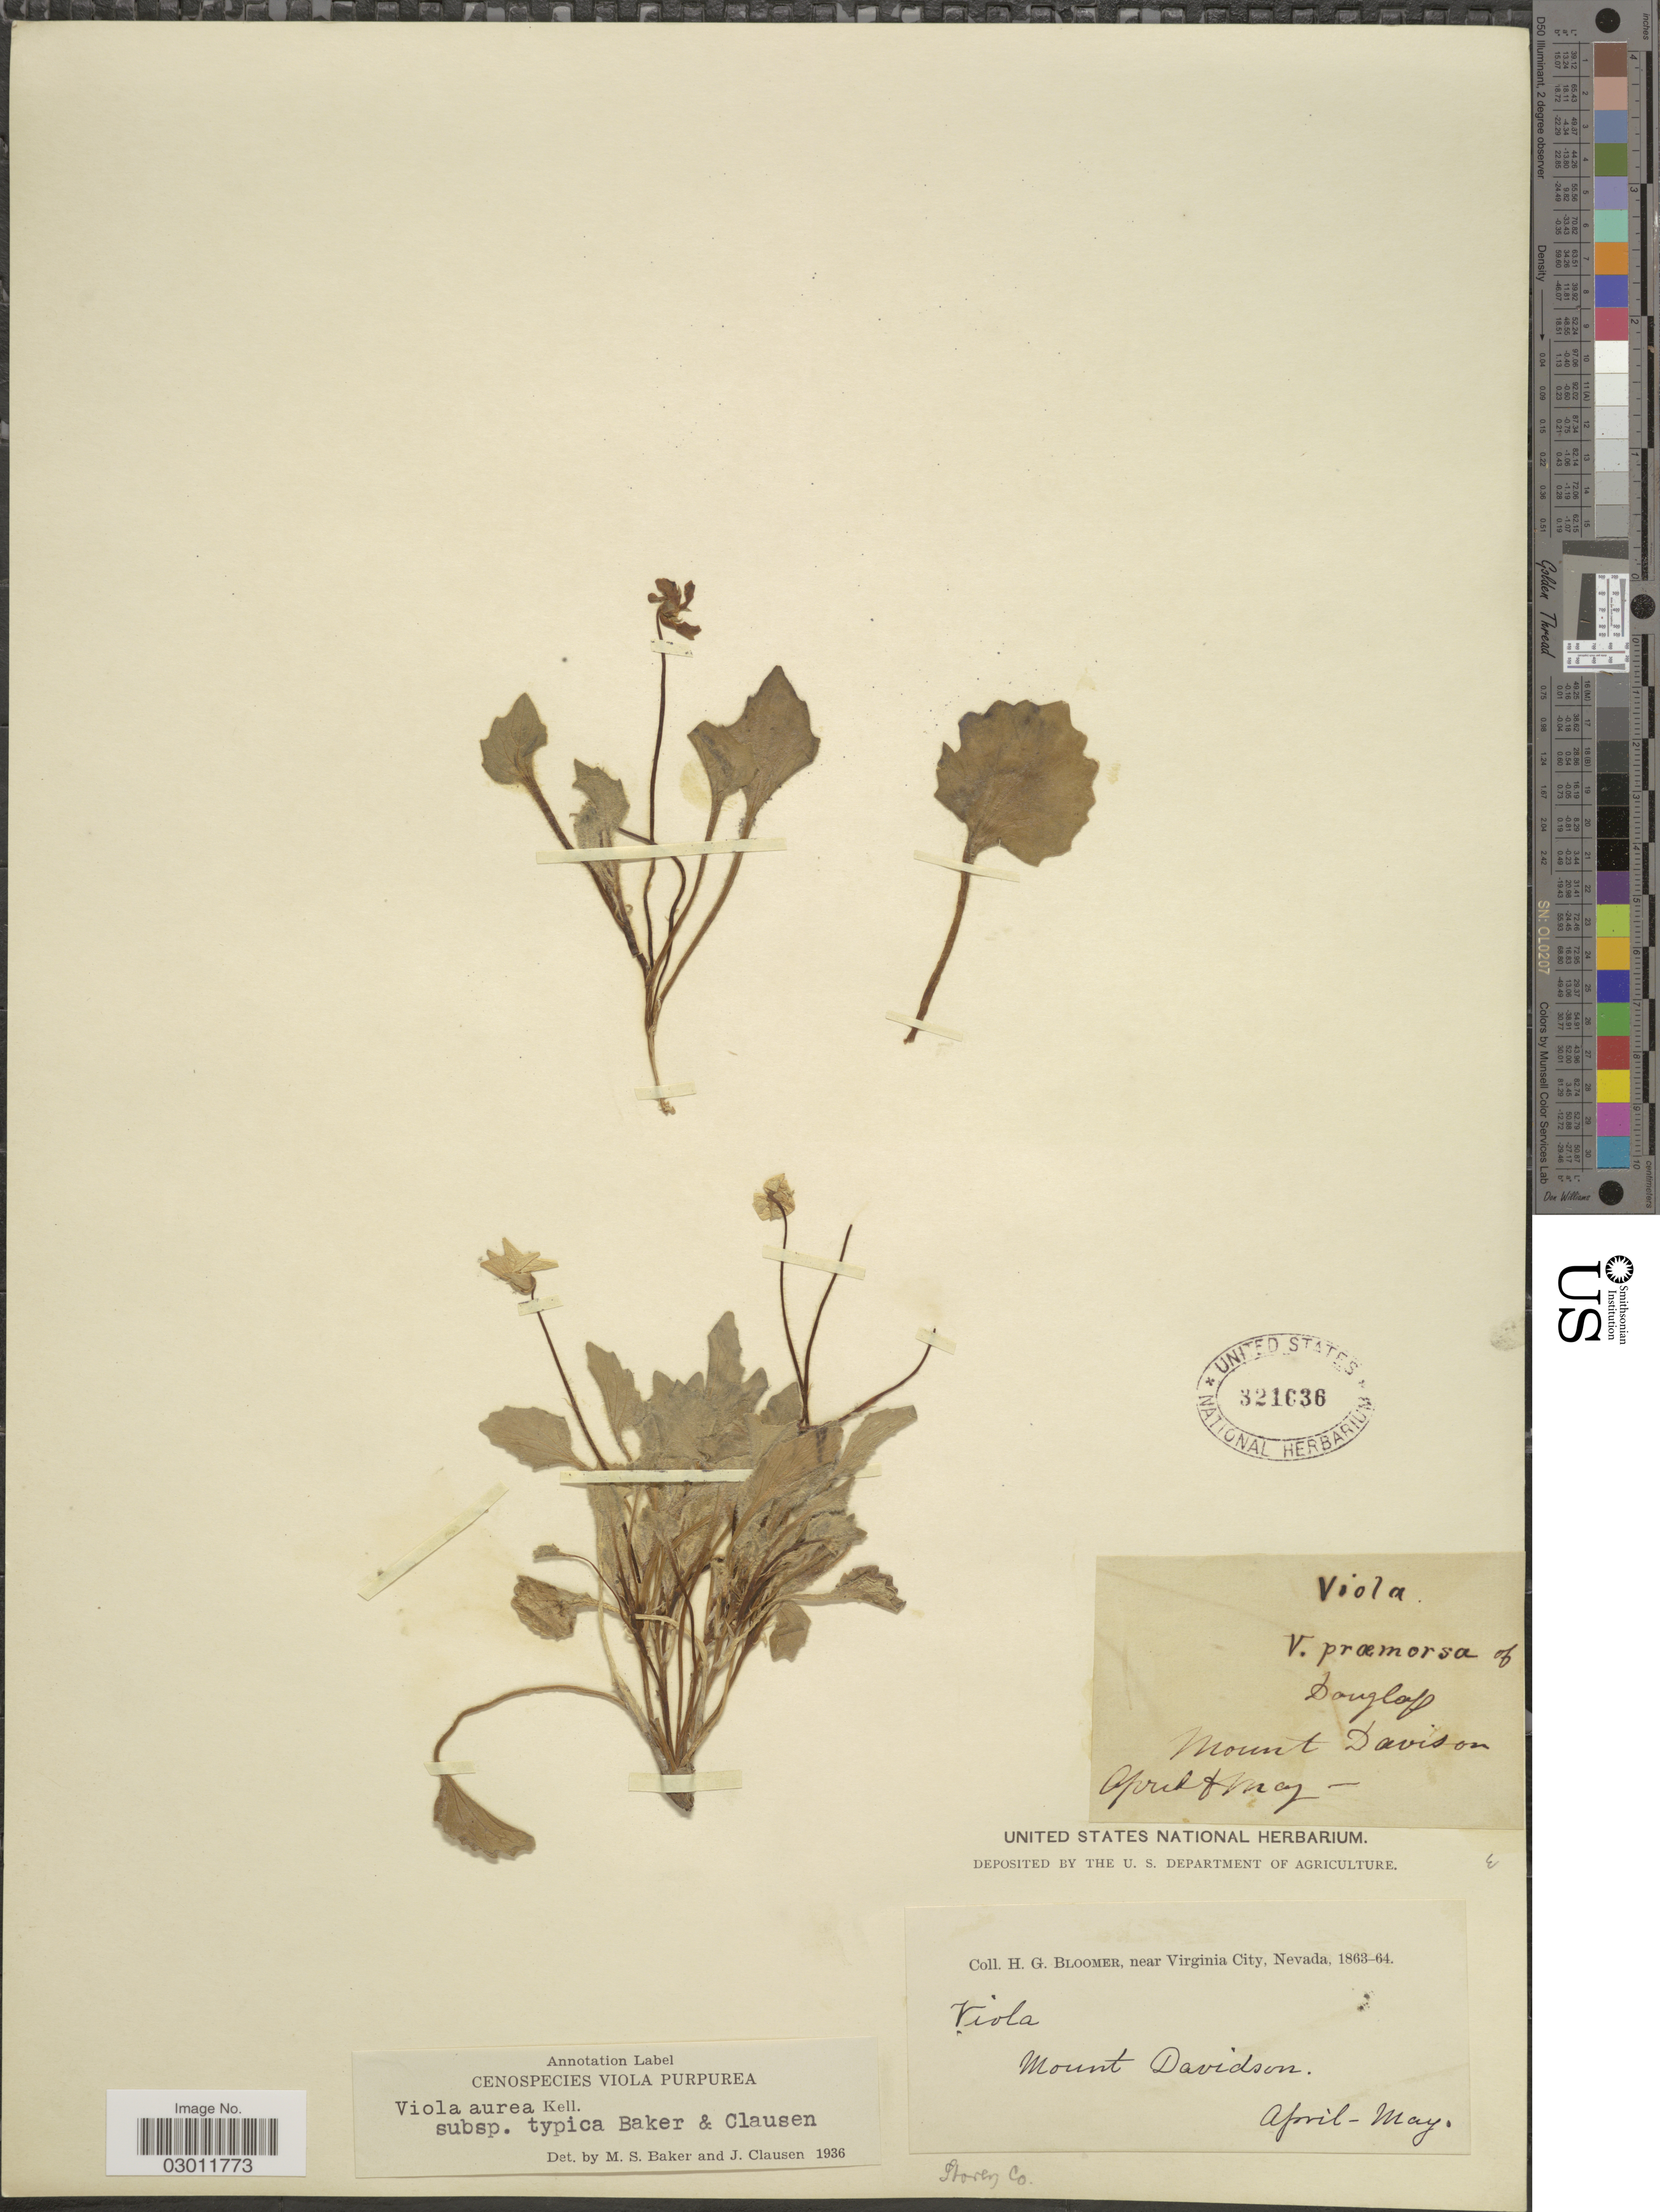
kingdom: Plantae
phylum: Tracheophyta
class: Magnoliopsida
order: Malpighiales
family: Violaceae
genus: Viola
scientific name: Viola aurea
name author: Kellogg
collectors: H. Bloomer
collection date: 1863-04/1863-05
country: United States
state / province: Nevada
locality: Near Virginia City. Mount Davidson. Storey Co.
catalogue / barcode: US 321036